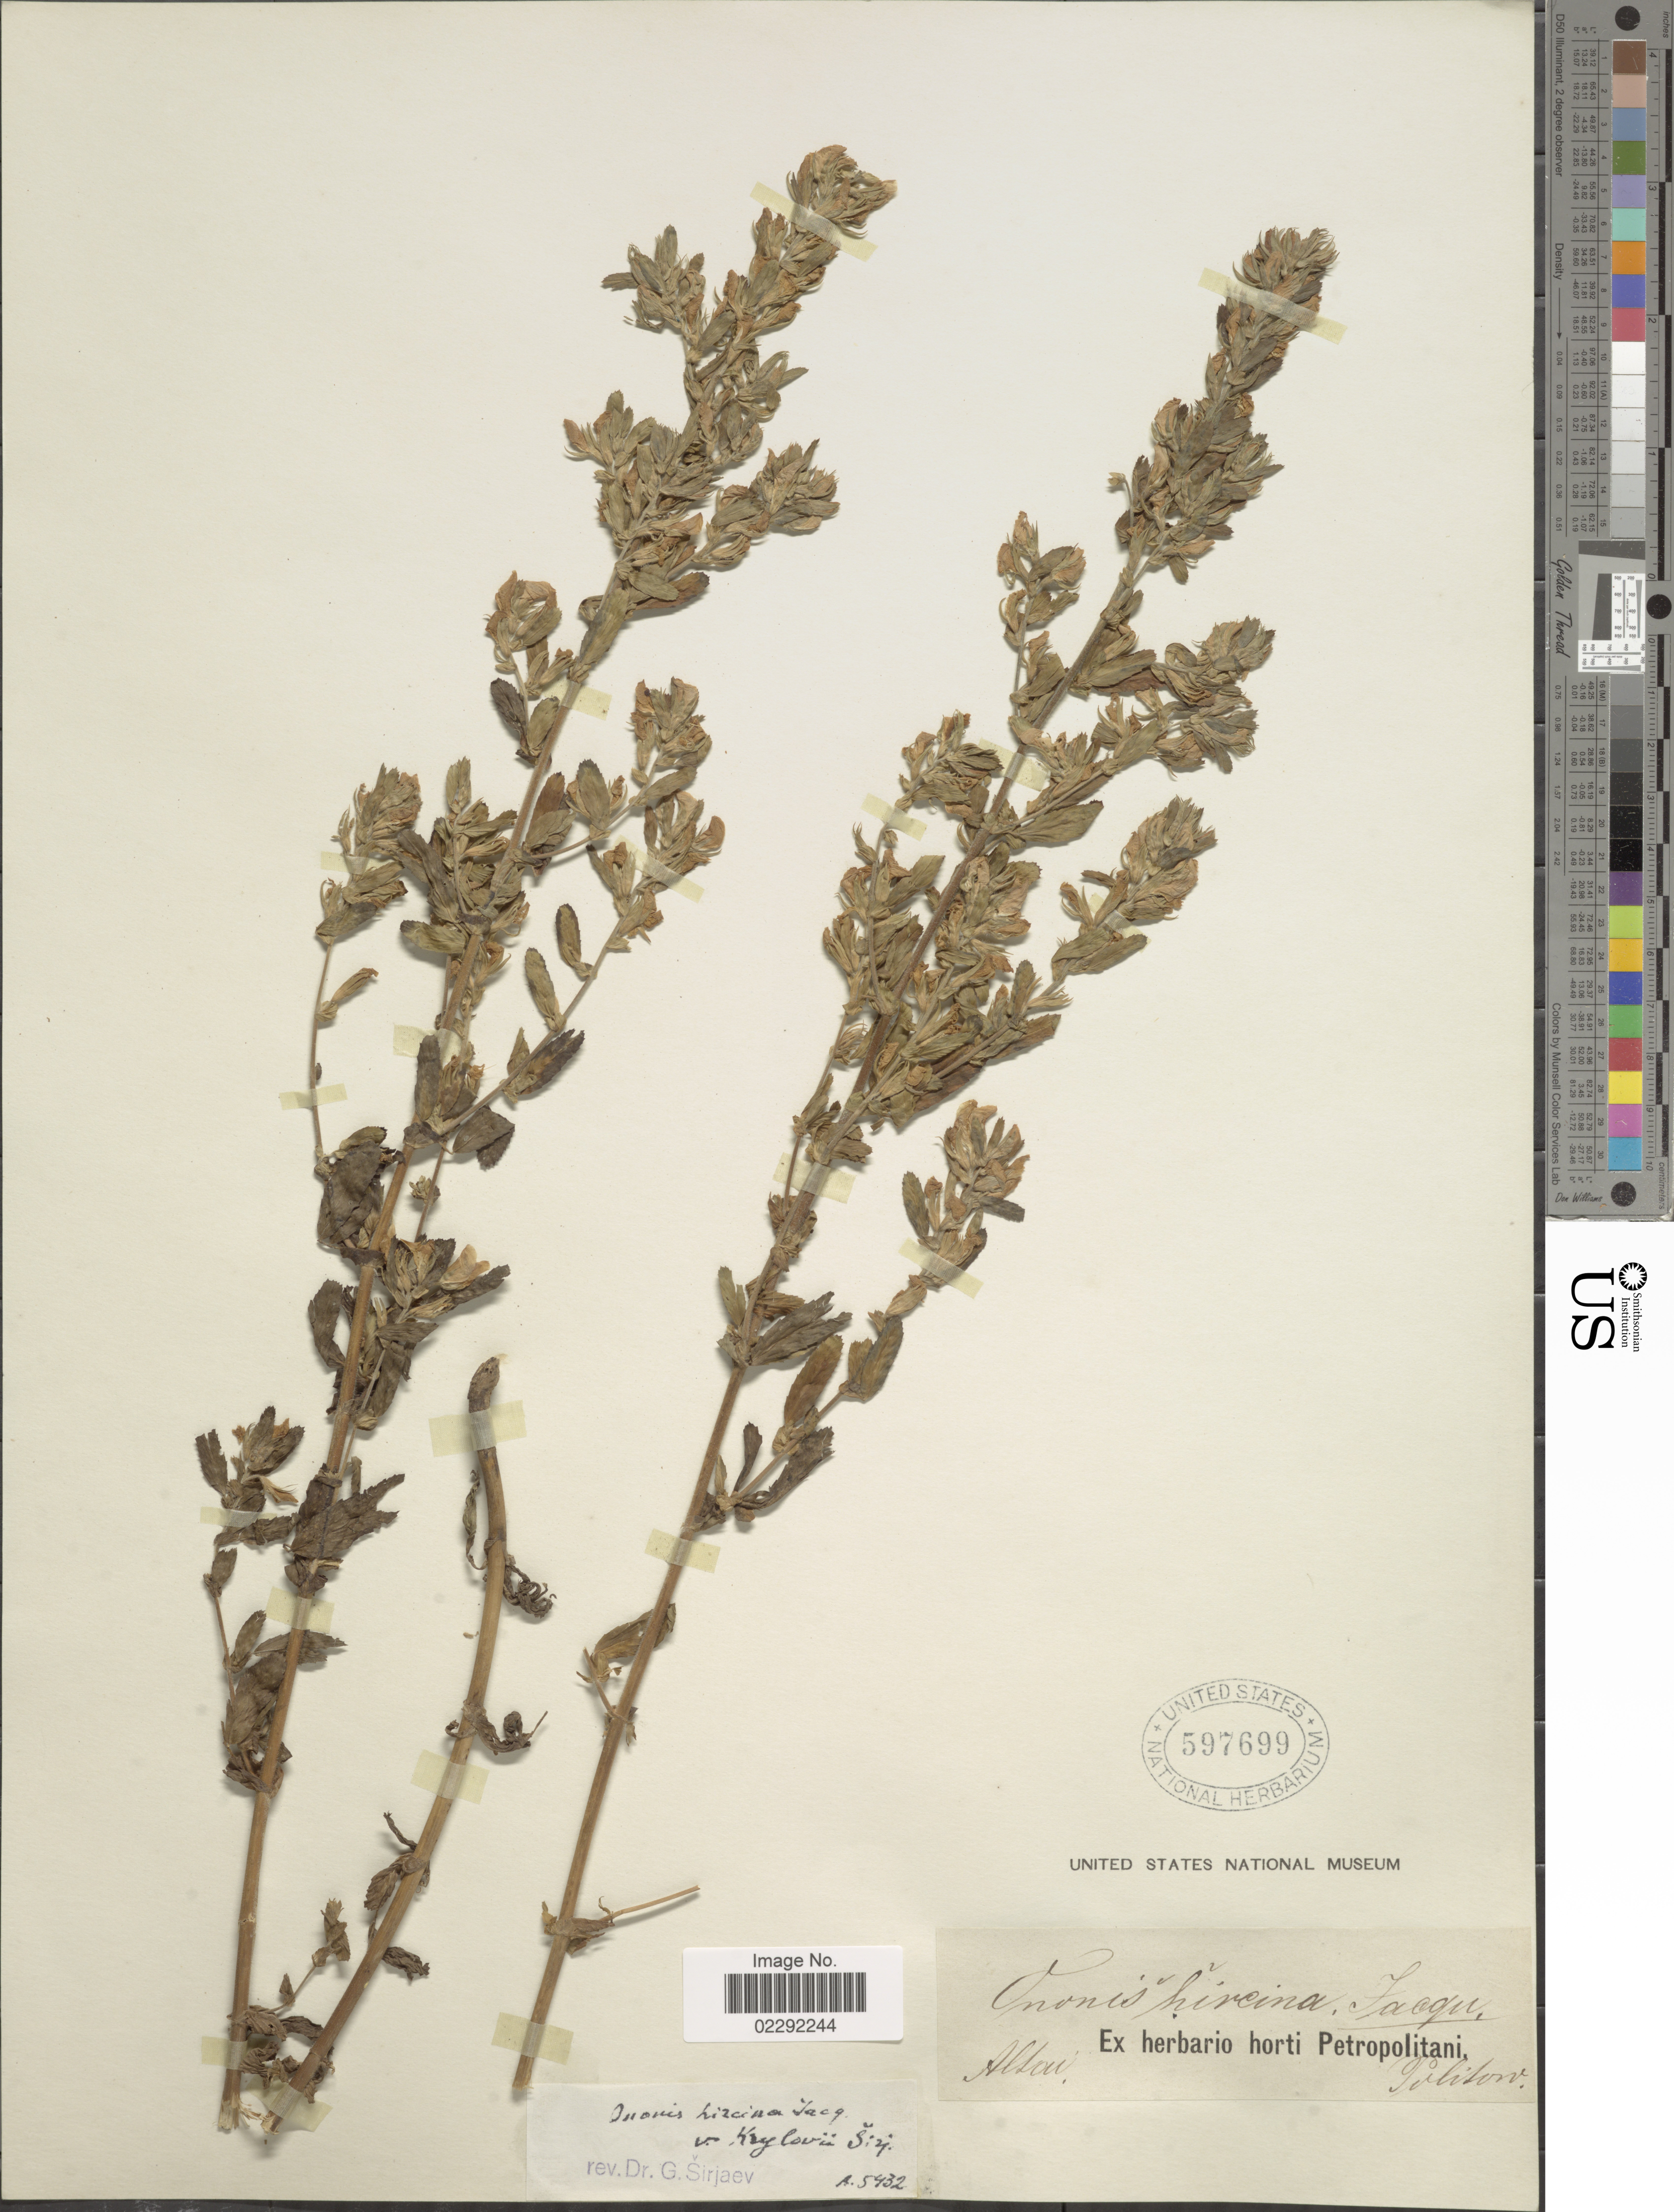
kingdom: Plantae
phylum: Tracheophyta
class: Magnoliopsida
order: Fabales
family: Fabaceae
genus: Ononis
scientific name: Ononis hircina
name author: Jacq.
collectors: -. Politow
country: Russian Federation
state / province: Altai Republic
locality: Altai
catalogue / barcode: US 597699